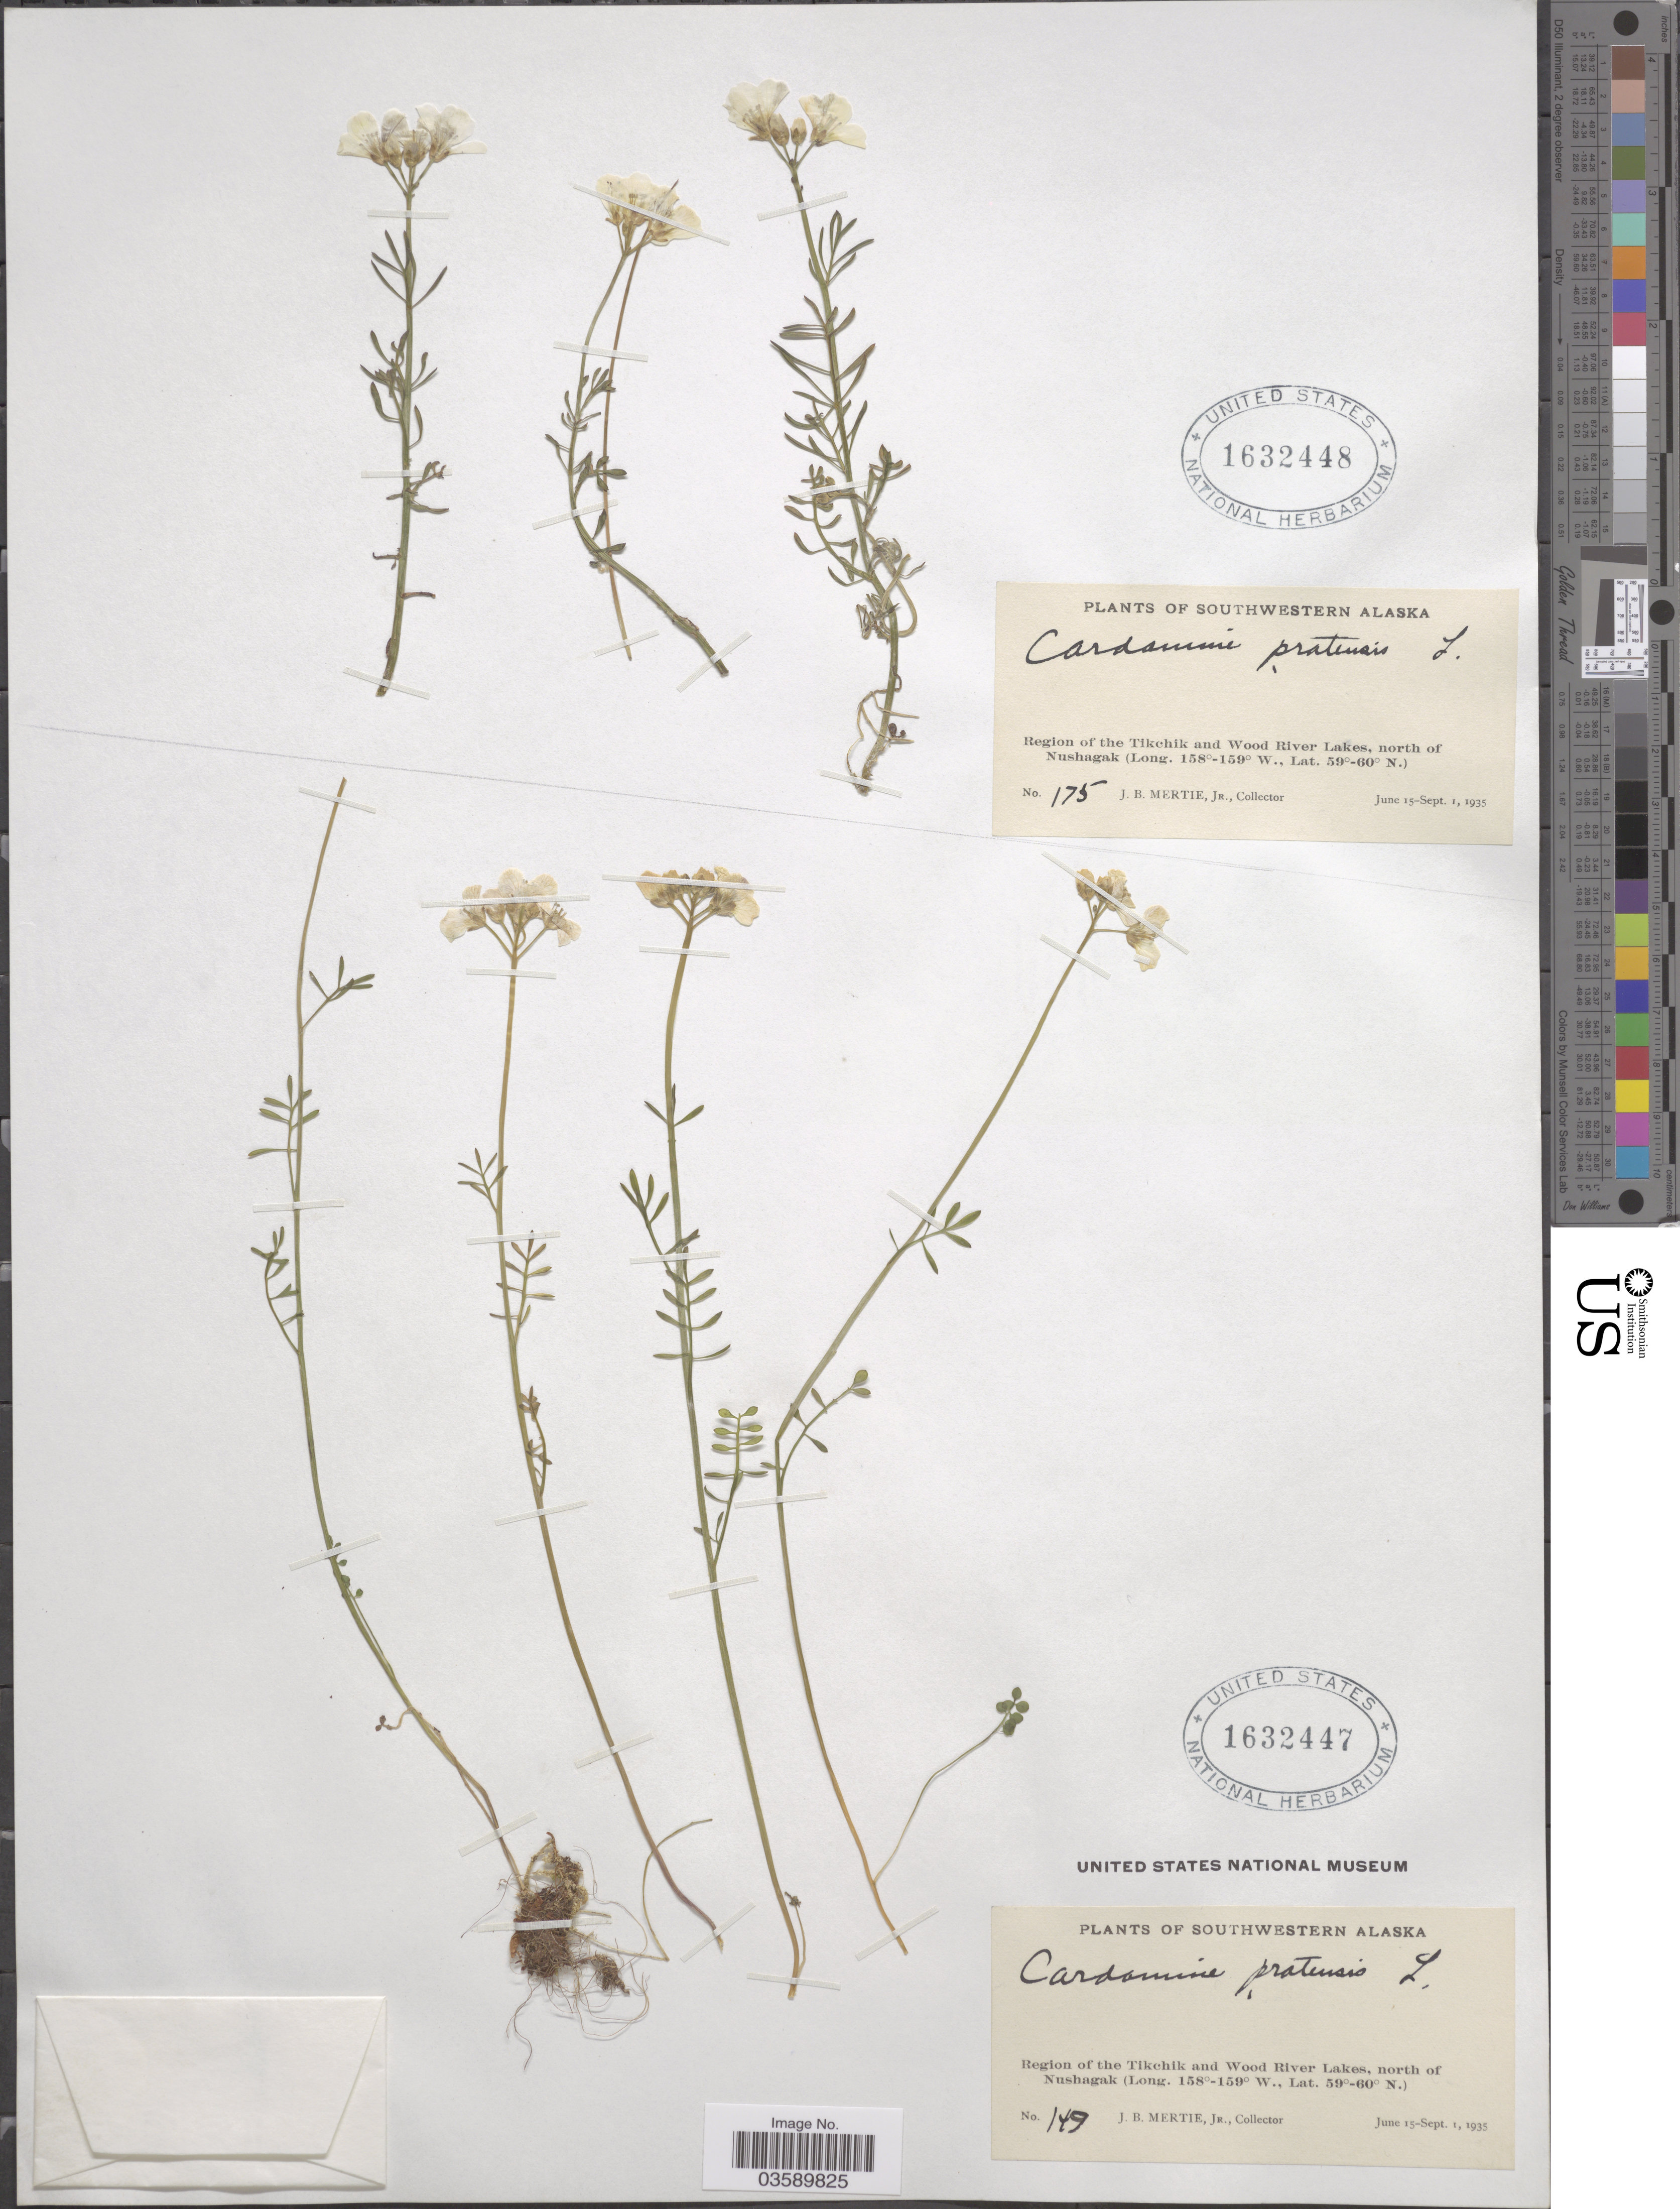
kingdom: Plantae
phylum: Tracheophyta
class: Magnoliopsida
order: Brassicales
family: Brassicaceae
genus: Cardamine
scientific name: Cardamine pratensis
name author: L.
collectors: J. Mertie Jr.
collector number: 149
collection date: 1935-06-15/1935-09-01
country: United States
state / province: Alaska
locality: Southwestern Alaska. Region of the Tikchik and Wood River Lakes, north of Nushagak.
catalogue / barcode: US 1632447-2